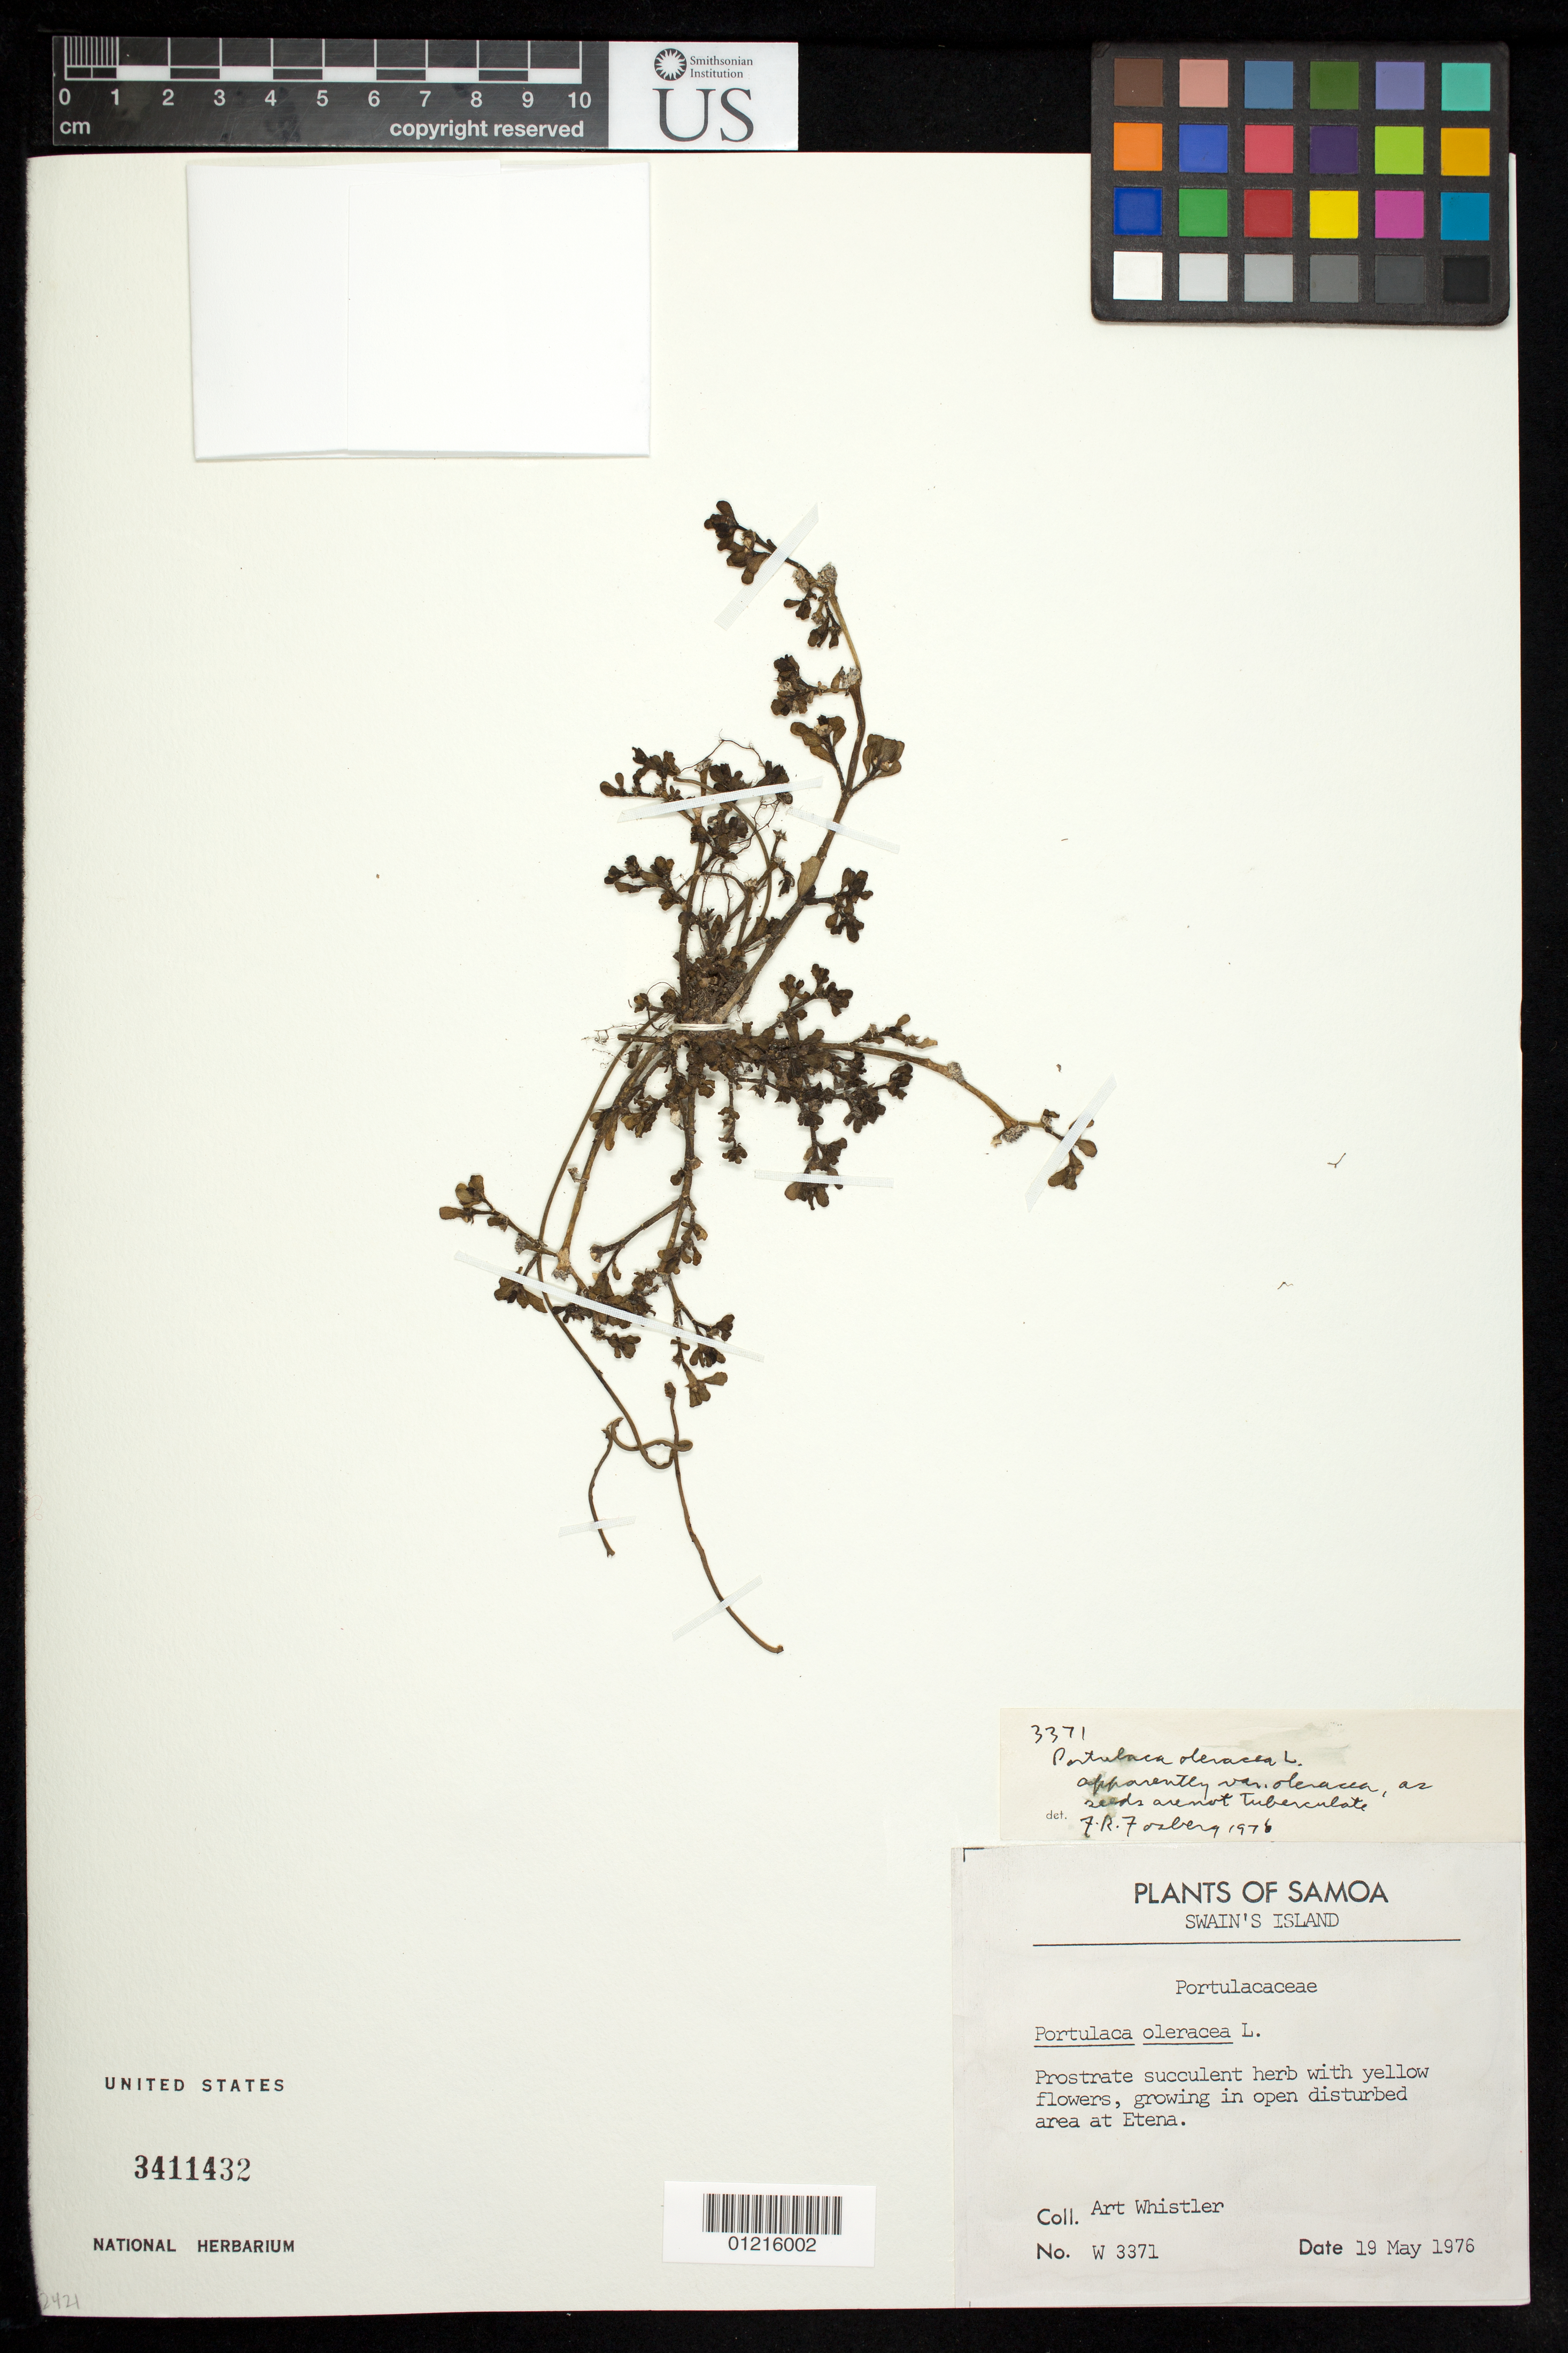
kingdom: Plantae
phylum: Tracheophyta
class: Magnoliopsida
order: Caryophyllales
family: Portulacaceae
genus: Portulaca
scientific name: Portulaca oleracea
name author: L.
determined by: Fosberg, F. R.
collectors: A. Whistler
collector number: W 3371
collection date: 1976-05-19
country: American Samoa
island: Swains [Olosenga]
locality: Etena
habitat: Open disturbed area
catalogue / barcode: US 3411432